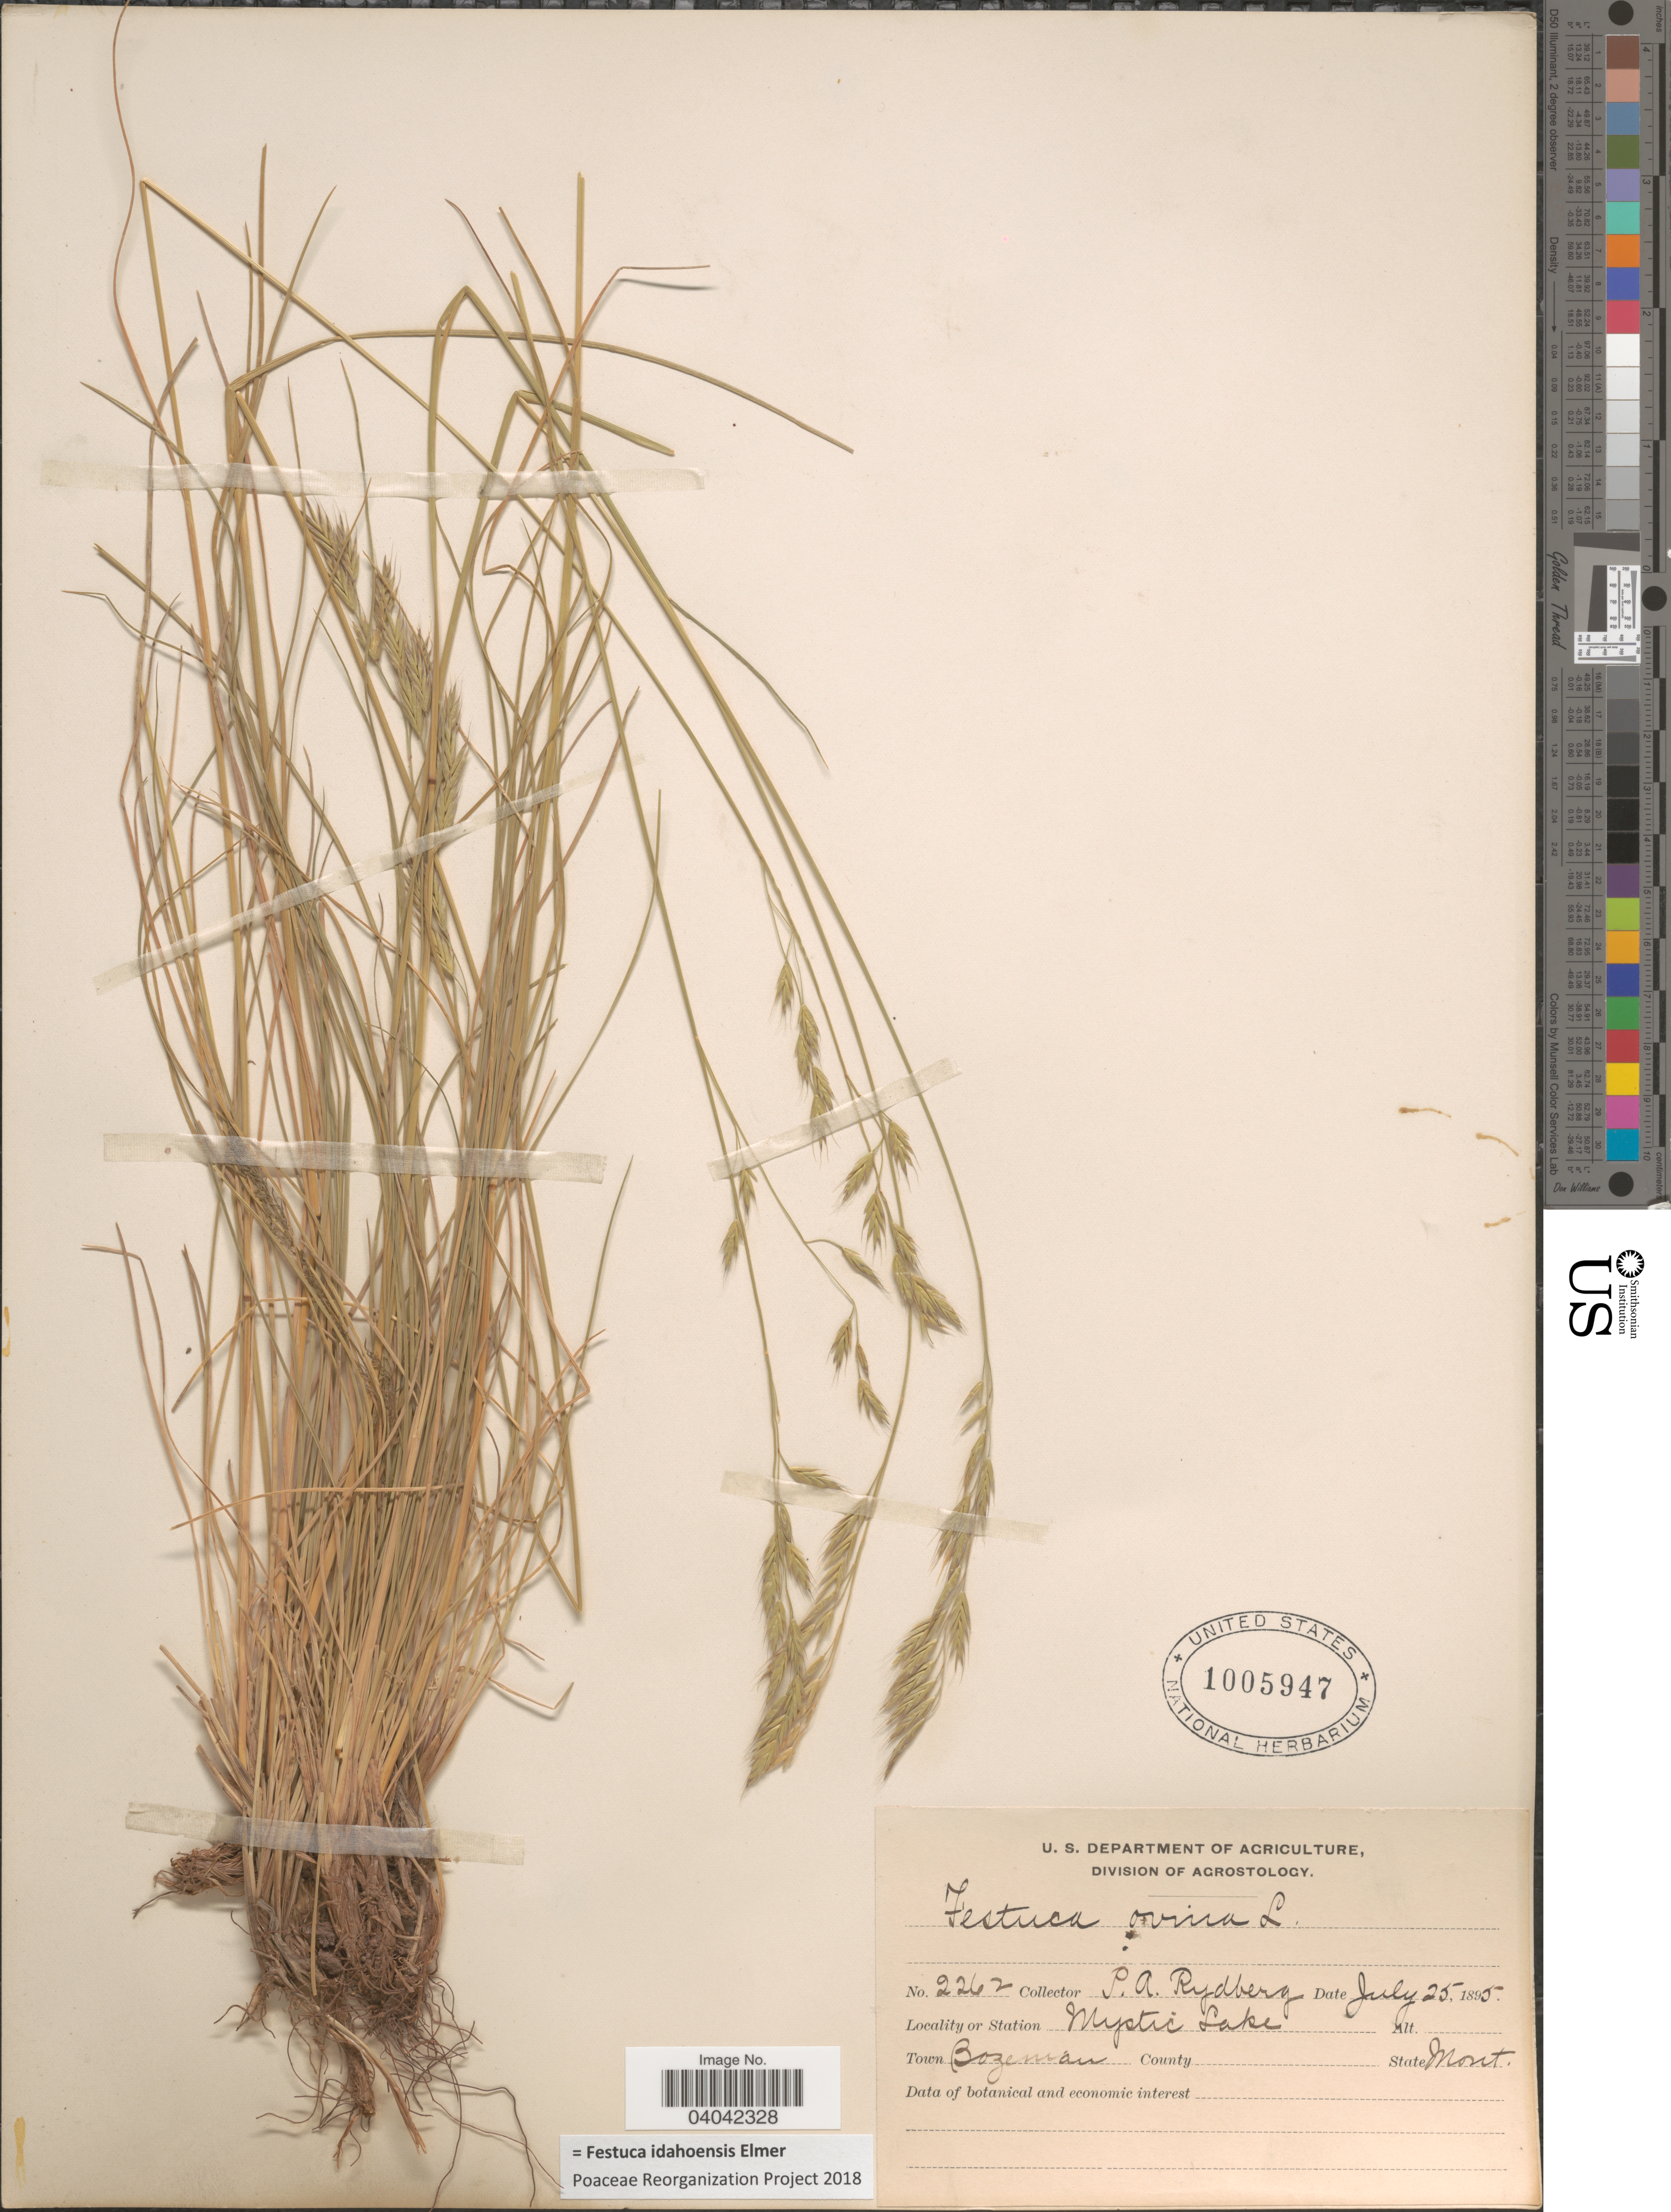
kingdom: Plantae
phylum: Tracheophyta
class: Liliopsida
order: Poales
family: Poaceae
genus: Festuca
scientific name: Festuca idahoensis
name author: Elmer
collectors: P. A. Rydberg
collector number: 2262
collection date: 1895-07-25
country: United States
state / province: Montana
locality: Mystic Lake. Town Bozeman.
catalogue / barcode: US 1005947